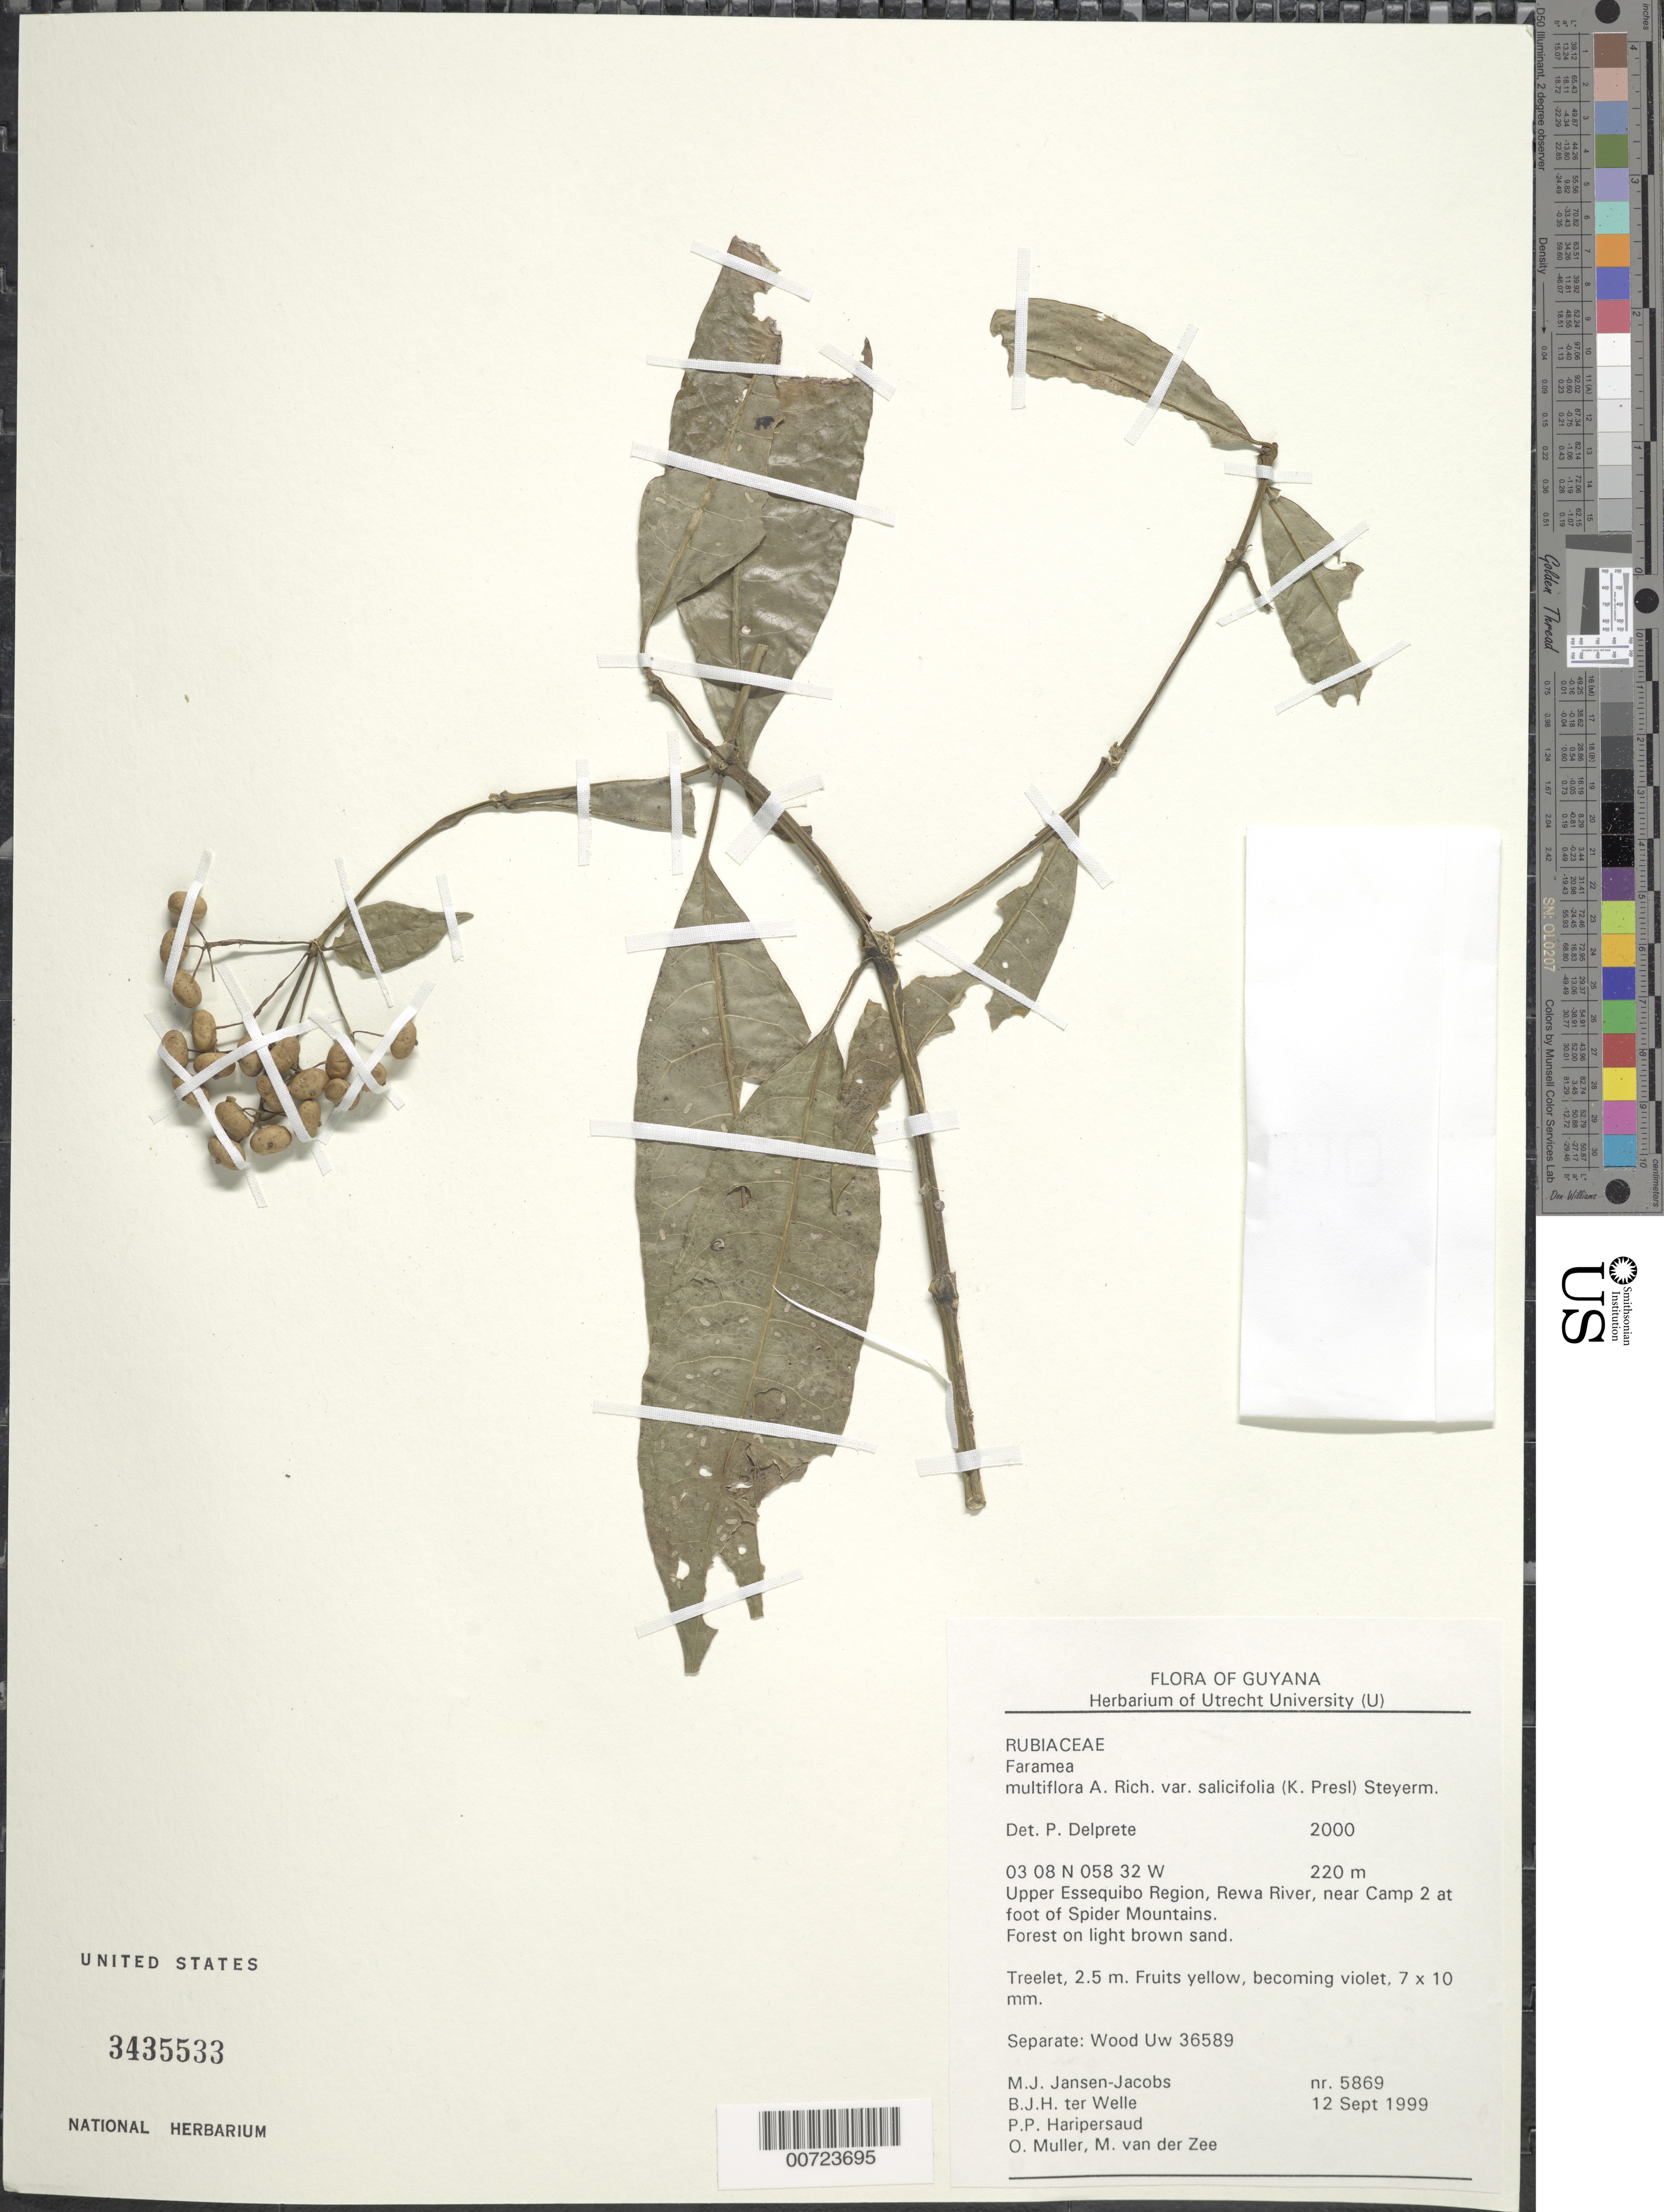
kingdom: Plantae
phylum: Tracheophyta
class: Magnoliopsida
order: Gentianales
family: Rubiaceae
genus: Faramea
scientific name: Faramea multiflora var. salicifolia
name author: (C. Presl) Steyerm.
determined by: Delprete, P. G., Herb. de Guyane Cay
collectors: M. J. Jansen-Jacobs, B. Welle, P. Haripersaud, O. Muller & M. van der Zee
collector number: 5869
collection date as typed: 12-Sep-99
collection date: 1999-09-12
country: Guyana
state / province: U. Takutu-U. Essequibo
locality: Rewa River, at foot of Spider Mts., near camp 2, Upper Essequibo Region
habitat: Forest on light brown sand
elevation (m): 220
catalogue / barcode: US 3435533